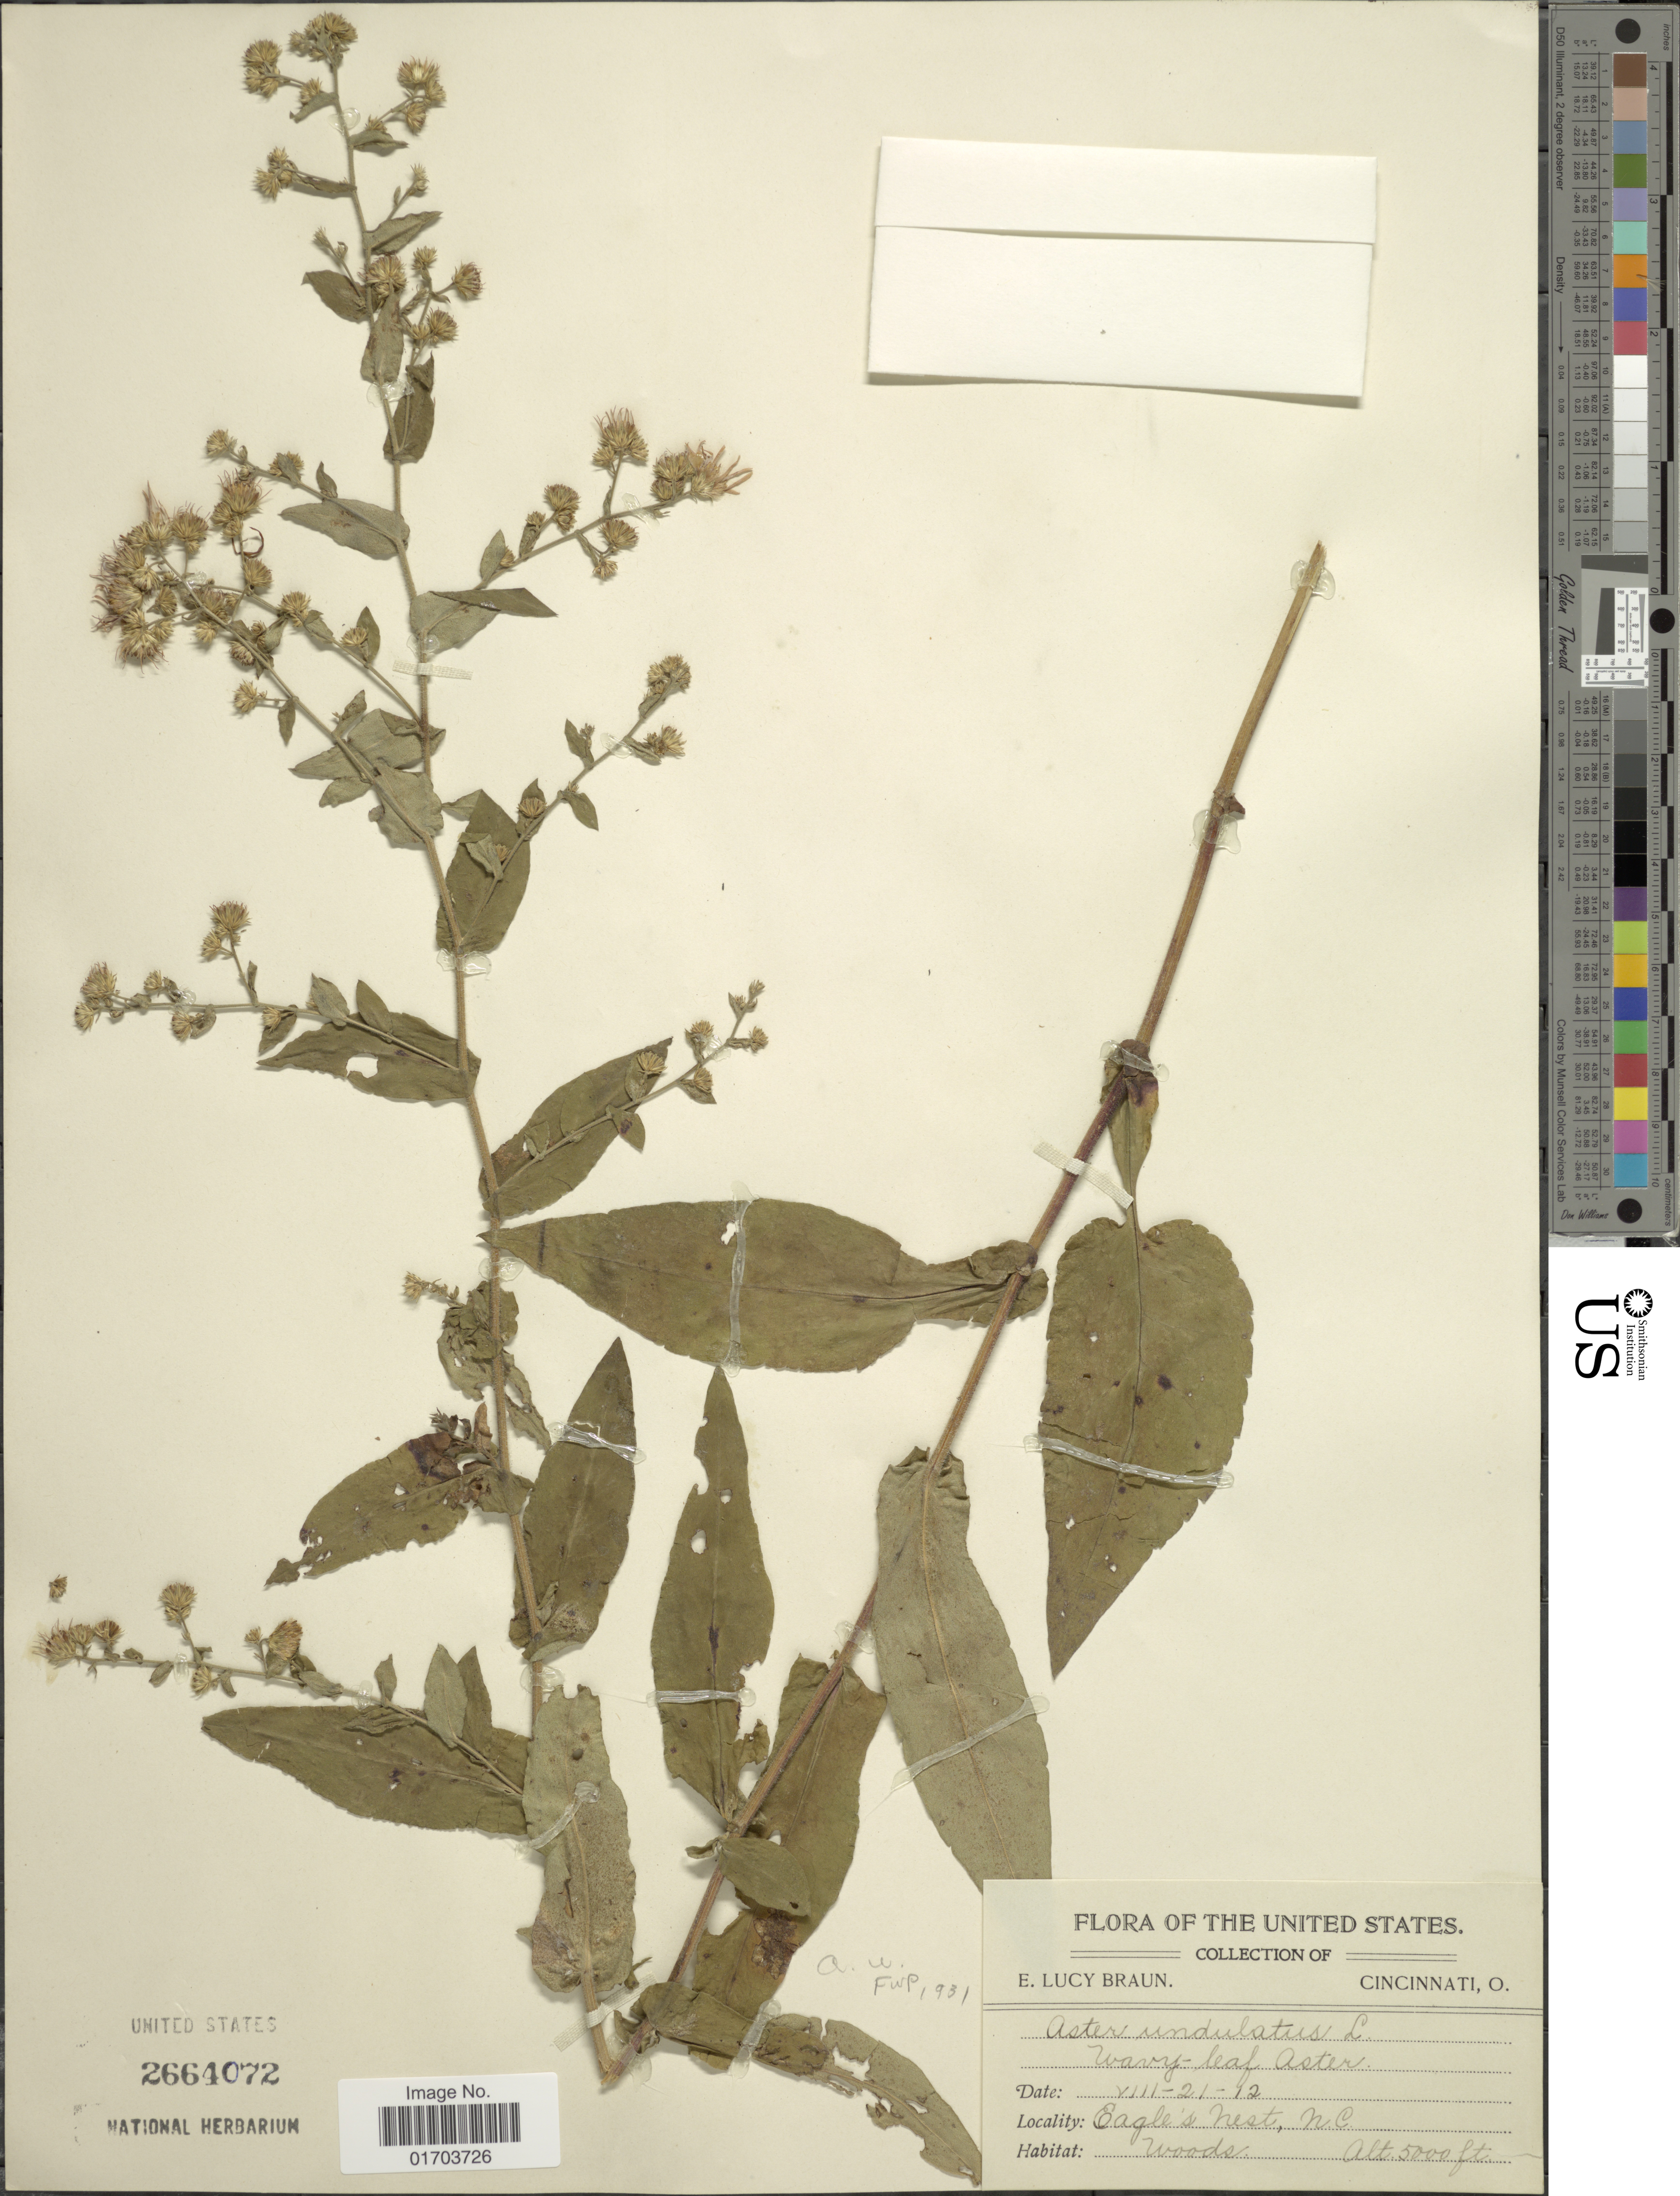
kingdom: Plantae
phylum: Tracheophyta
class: Magnoliopsida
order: Asterales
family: Asteraceae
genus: Symphyotrichum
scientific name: Symphyotrichum undulatum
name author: (L.) G.L. Nesom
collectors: E. L. Braun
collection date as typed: Transcribed d/m/y: 21/8/12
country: United States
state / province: North Carolina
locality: Eagle's Nest, N.C.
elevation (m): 1524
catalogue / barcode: US 2664072